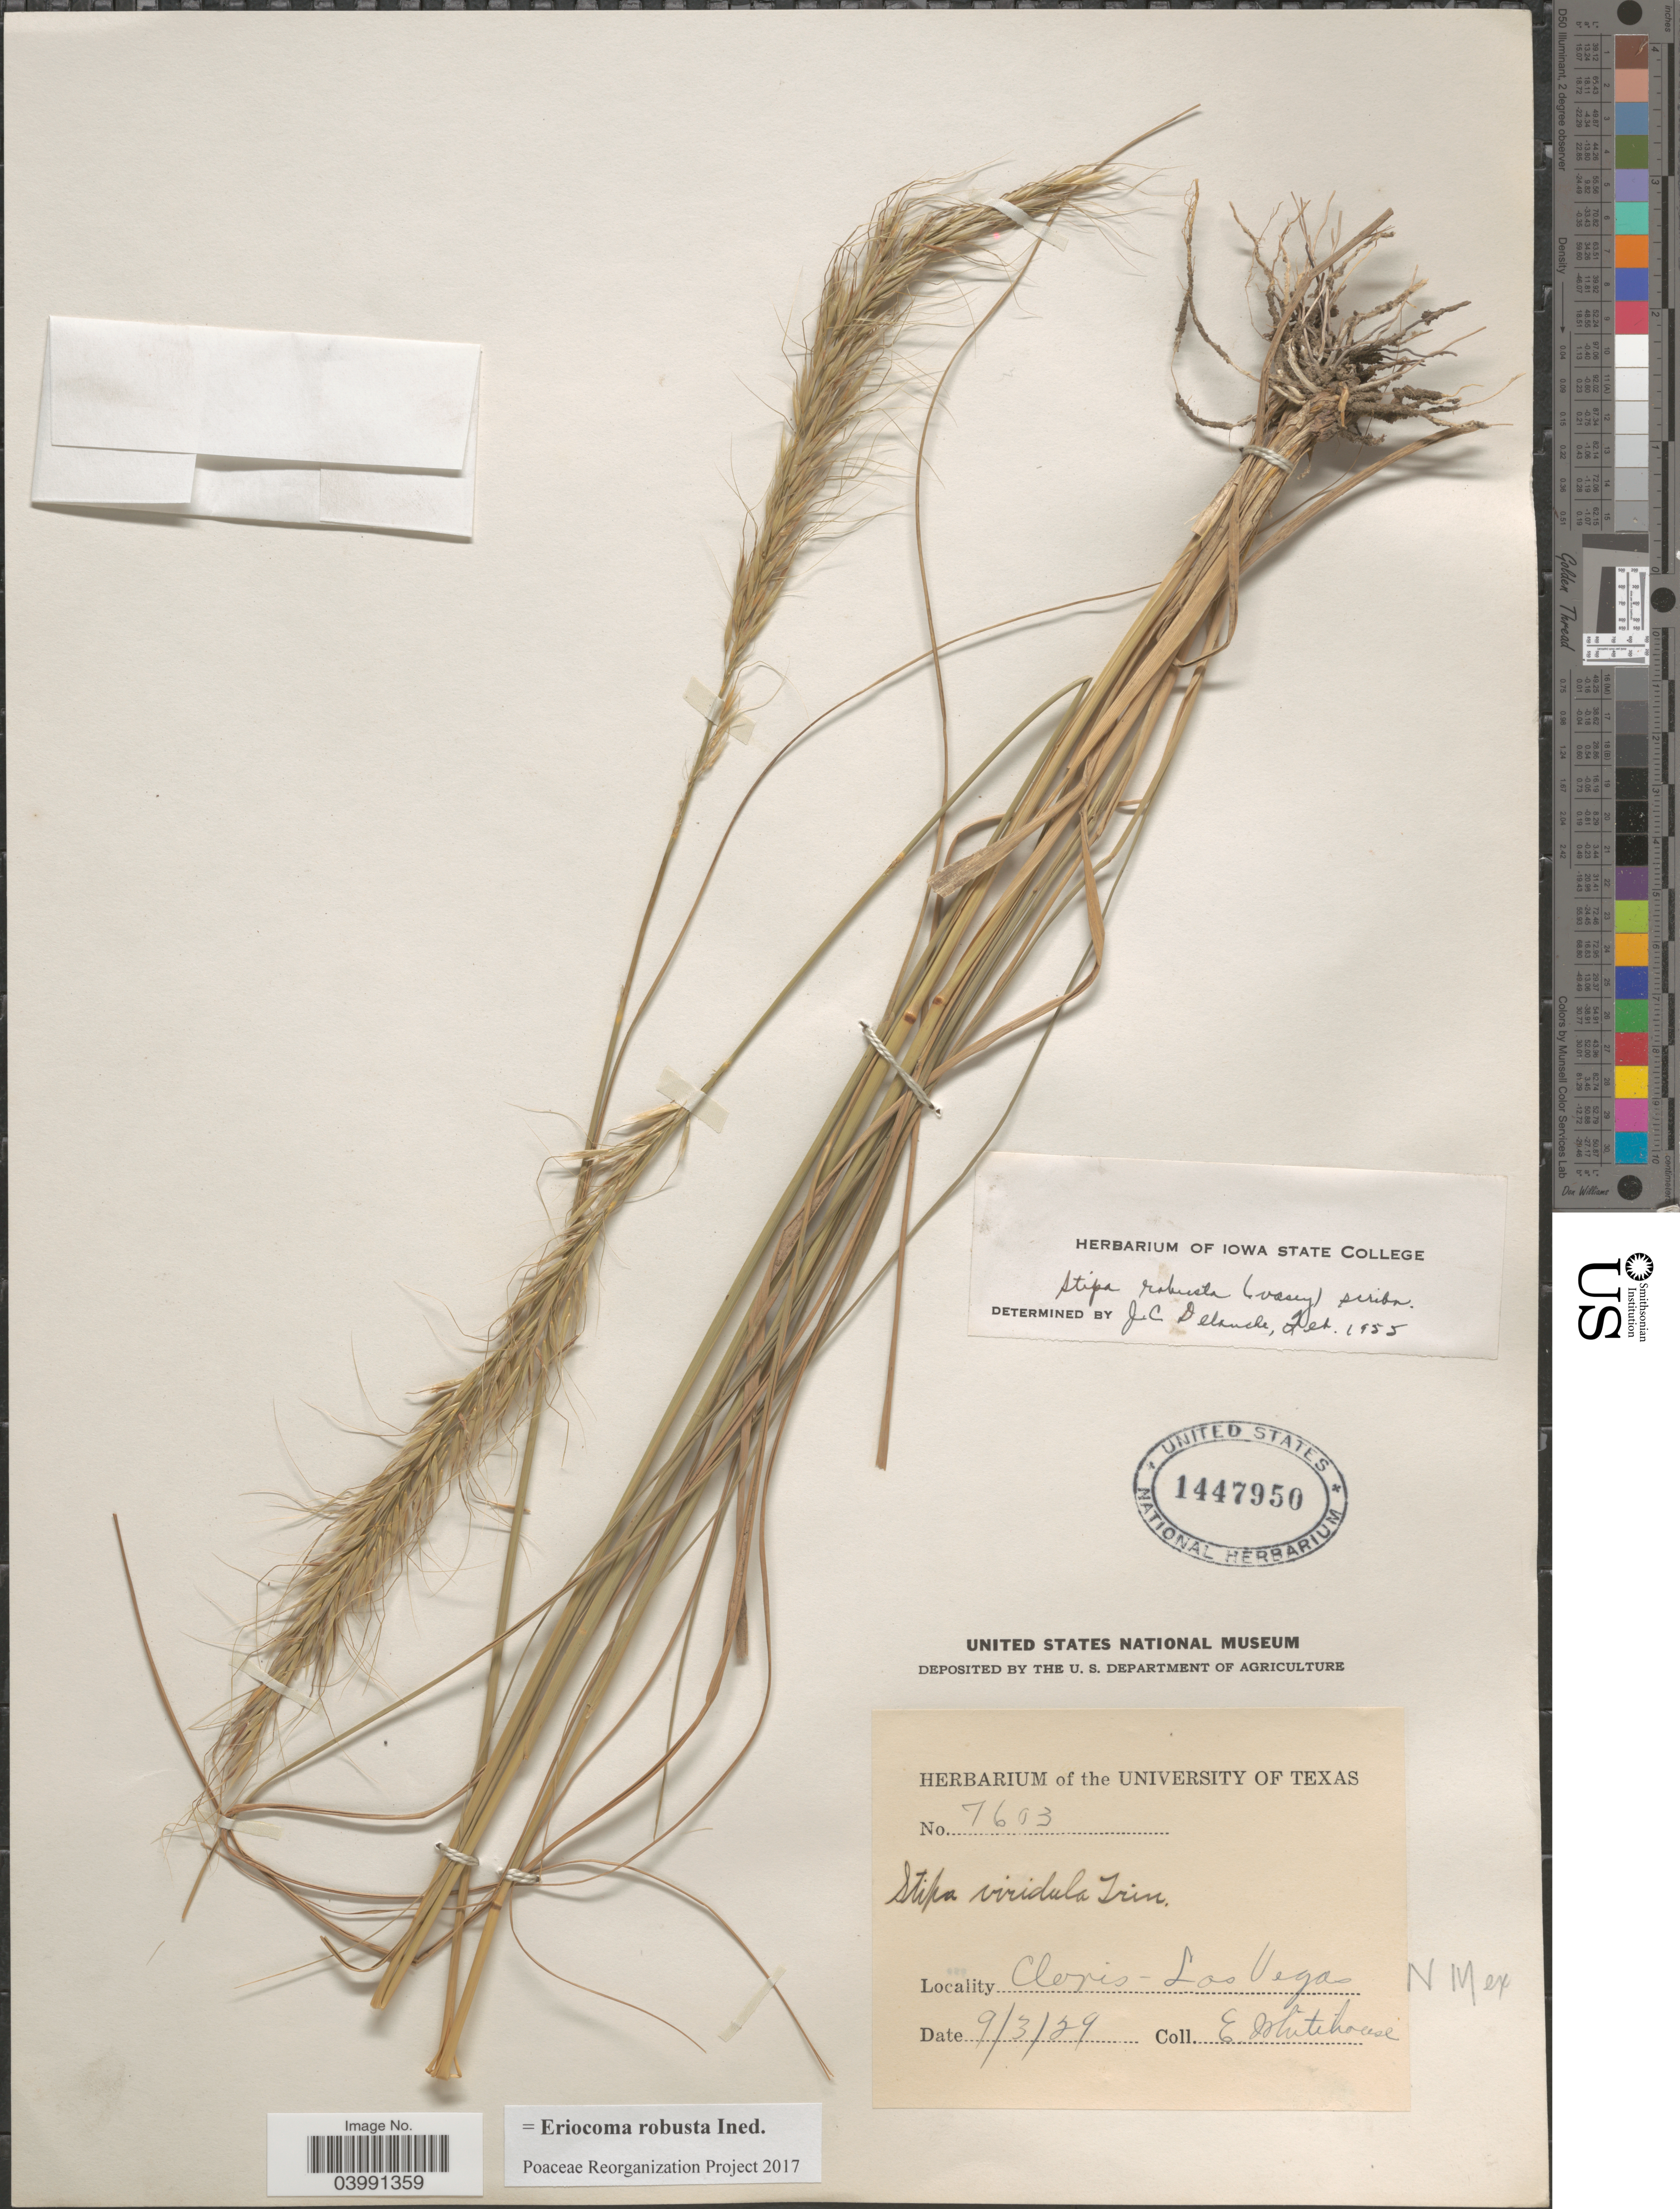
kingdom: Plantae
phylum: Tracheophyta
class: Liliopsida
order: Poales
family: Poaceae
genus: Eriocoma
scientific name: Eriocoma robusta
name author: (Vasey) Romasch.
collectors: E. Whitehouse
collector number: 7603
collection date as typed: Transcribed d/m/y: 3/9/29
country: United States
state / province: New Mexico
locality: Clovis - Las Vegas.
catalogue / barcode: US 1447950